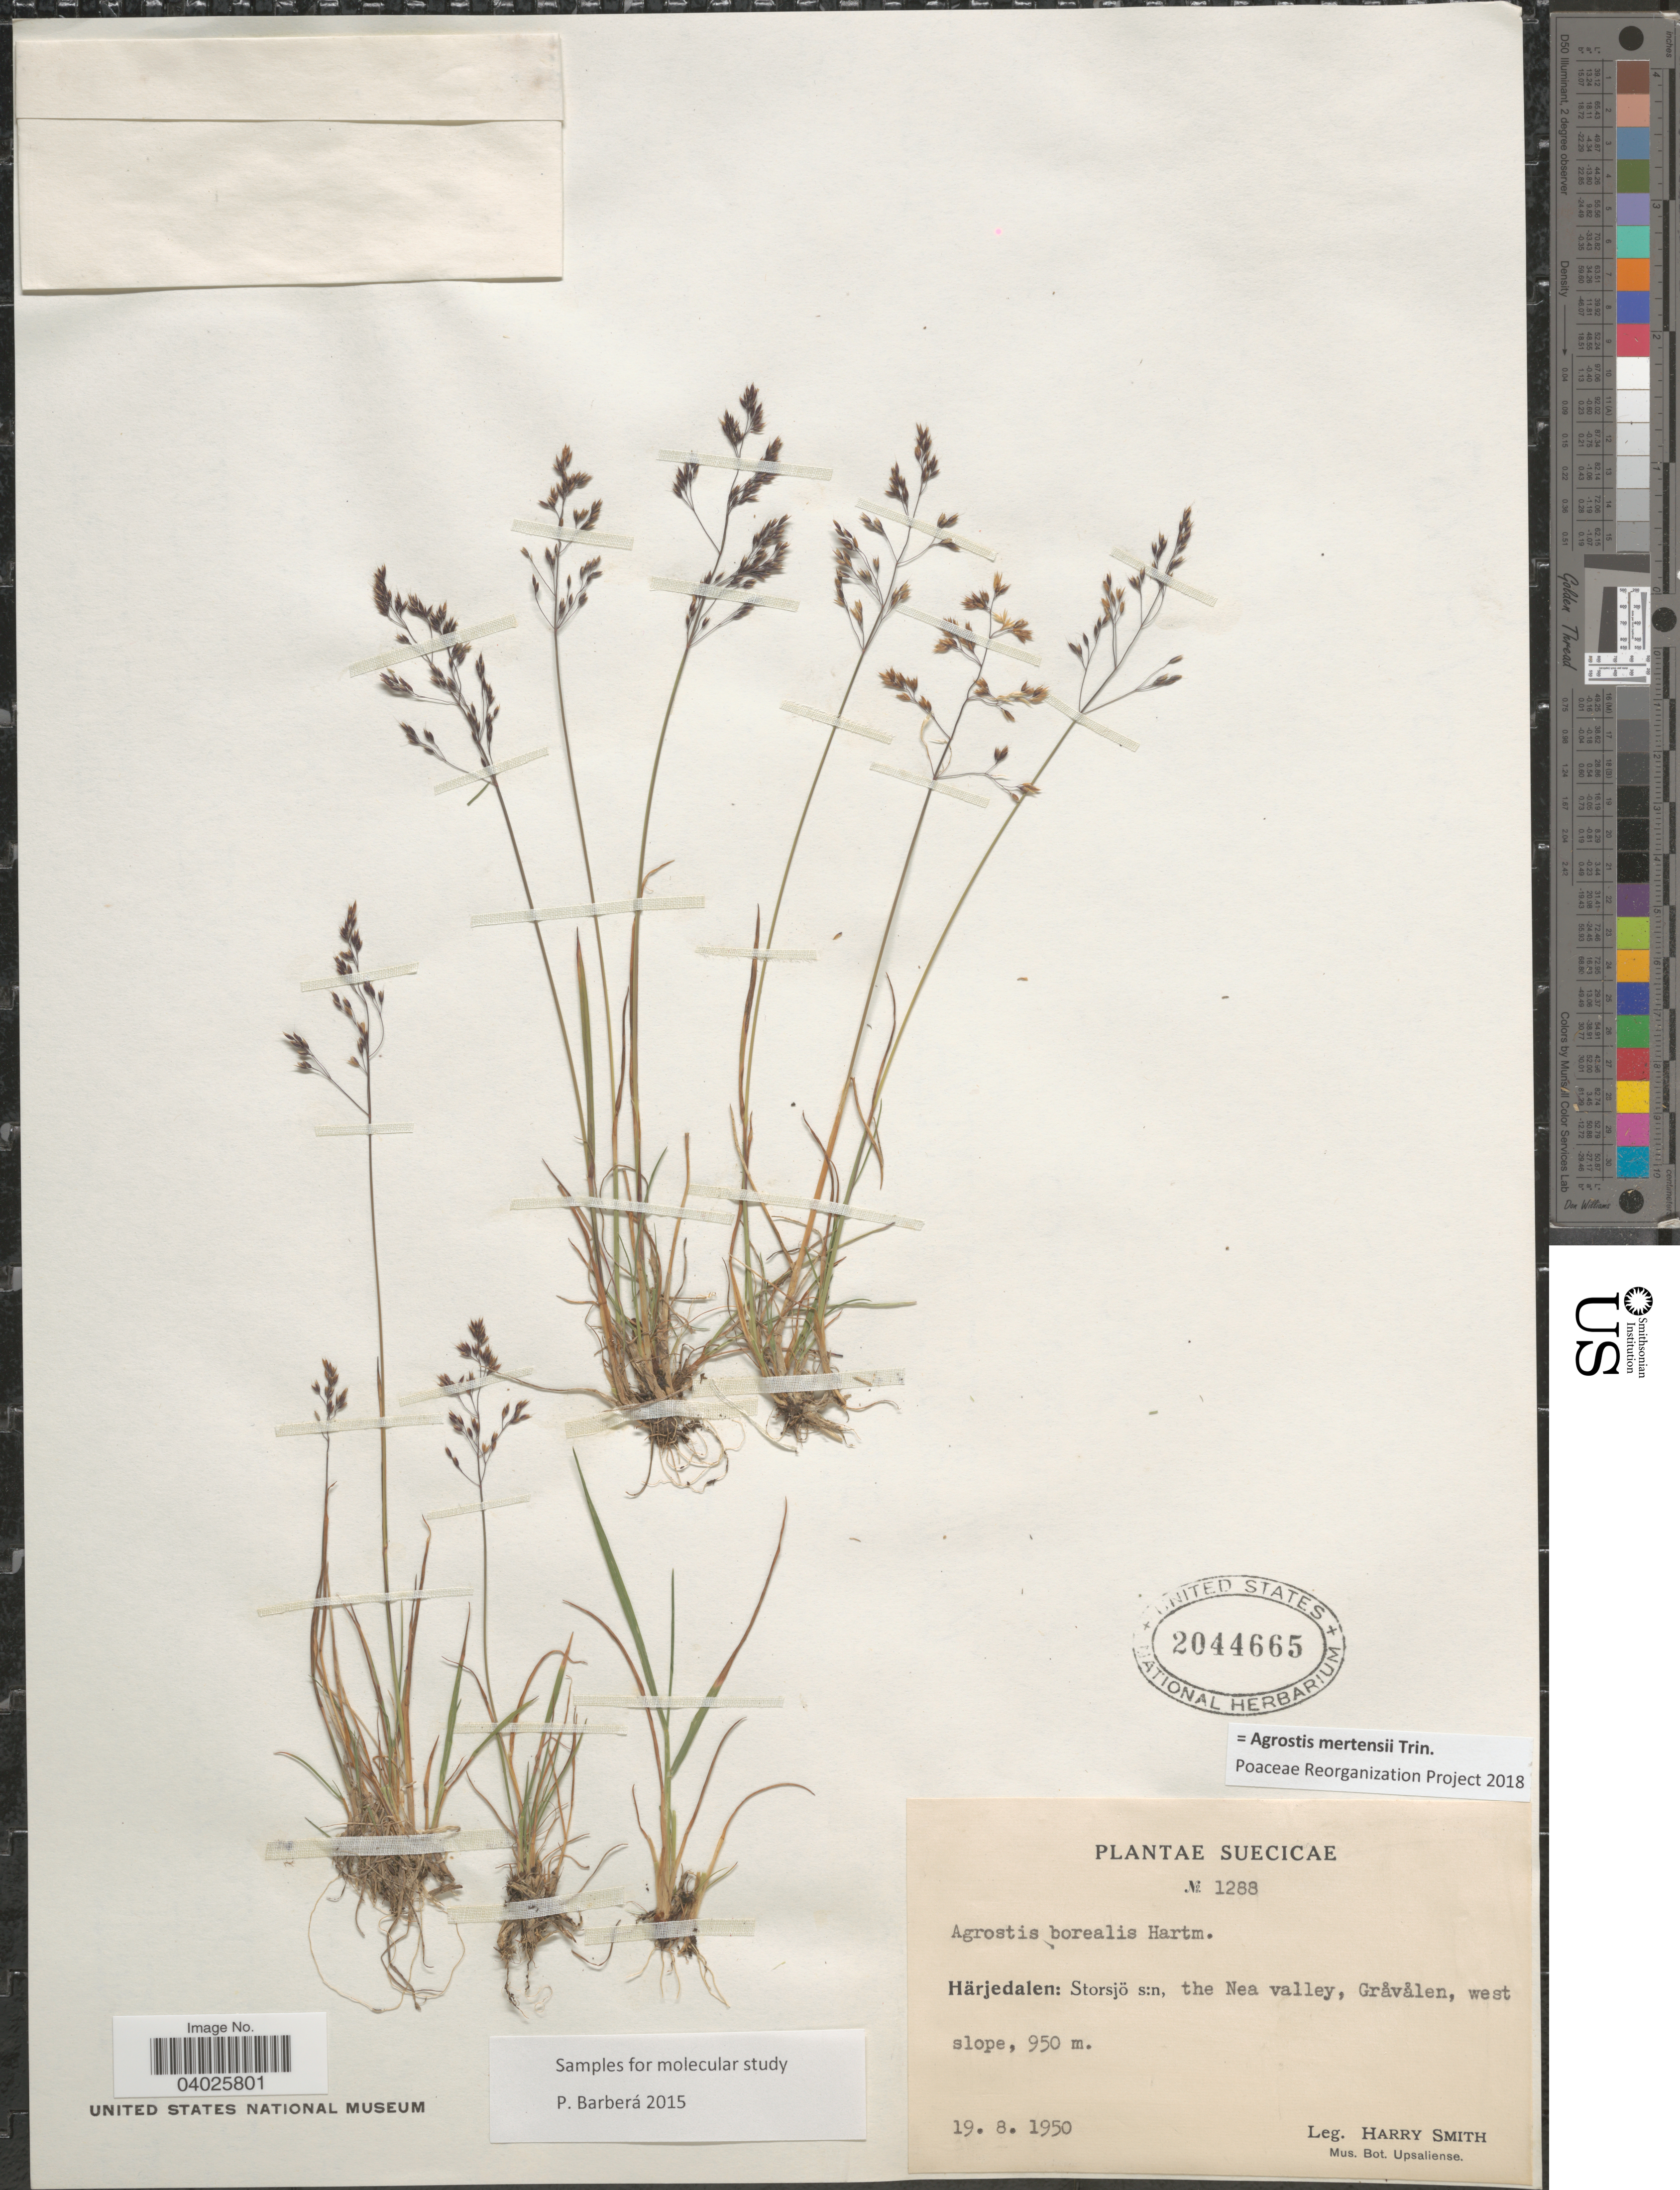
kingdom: Plantae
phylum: Tracheophyta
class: Liliopsida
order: Poales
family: Poaceae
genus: Agrostis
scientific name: Agrostis mertensii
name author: Trin.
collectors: H. Smith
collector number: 1288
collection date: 1950-08-19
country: Sweden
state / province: Jamtland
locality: Suecicae. Härjedalen: Storsjö s:n, the Nea valley, Gråvålen, west slope.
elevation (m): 950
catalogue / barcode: US 2044665